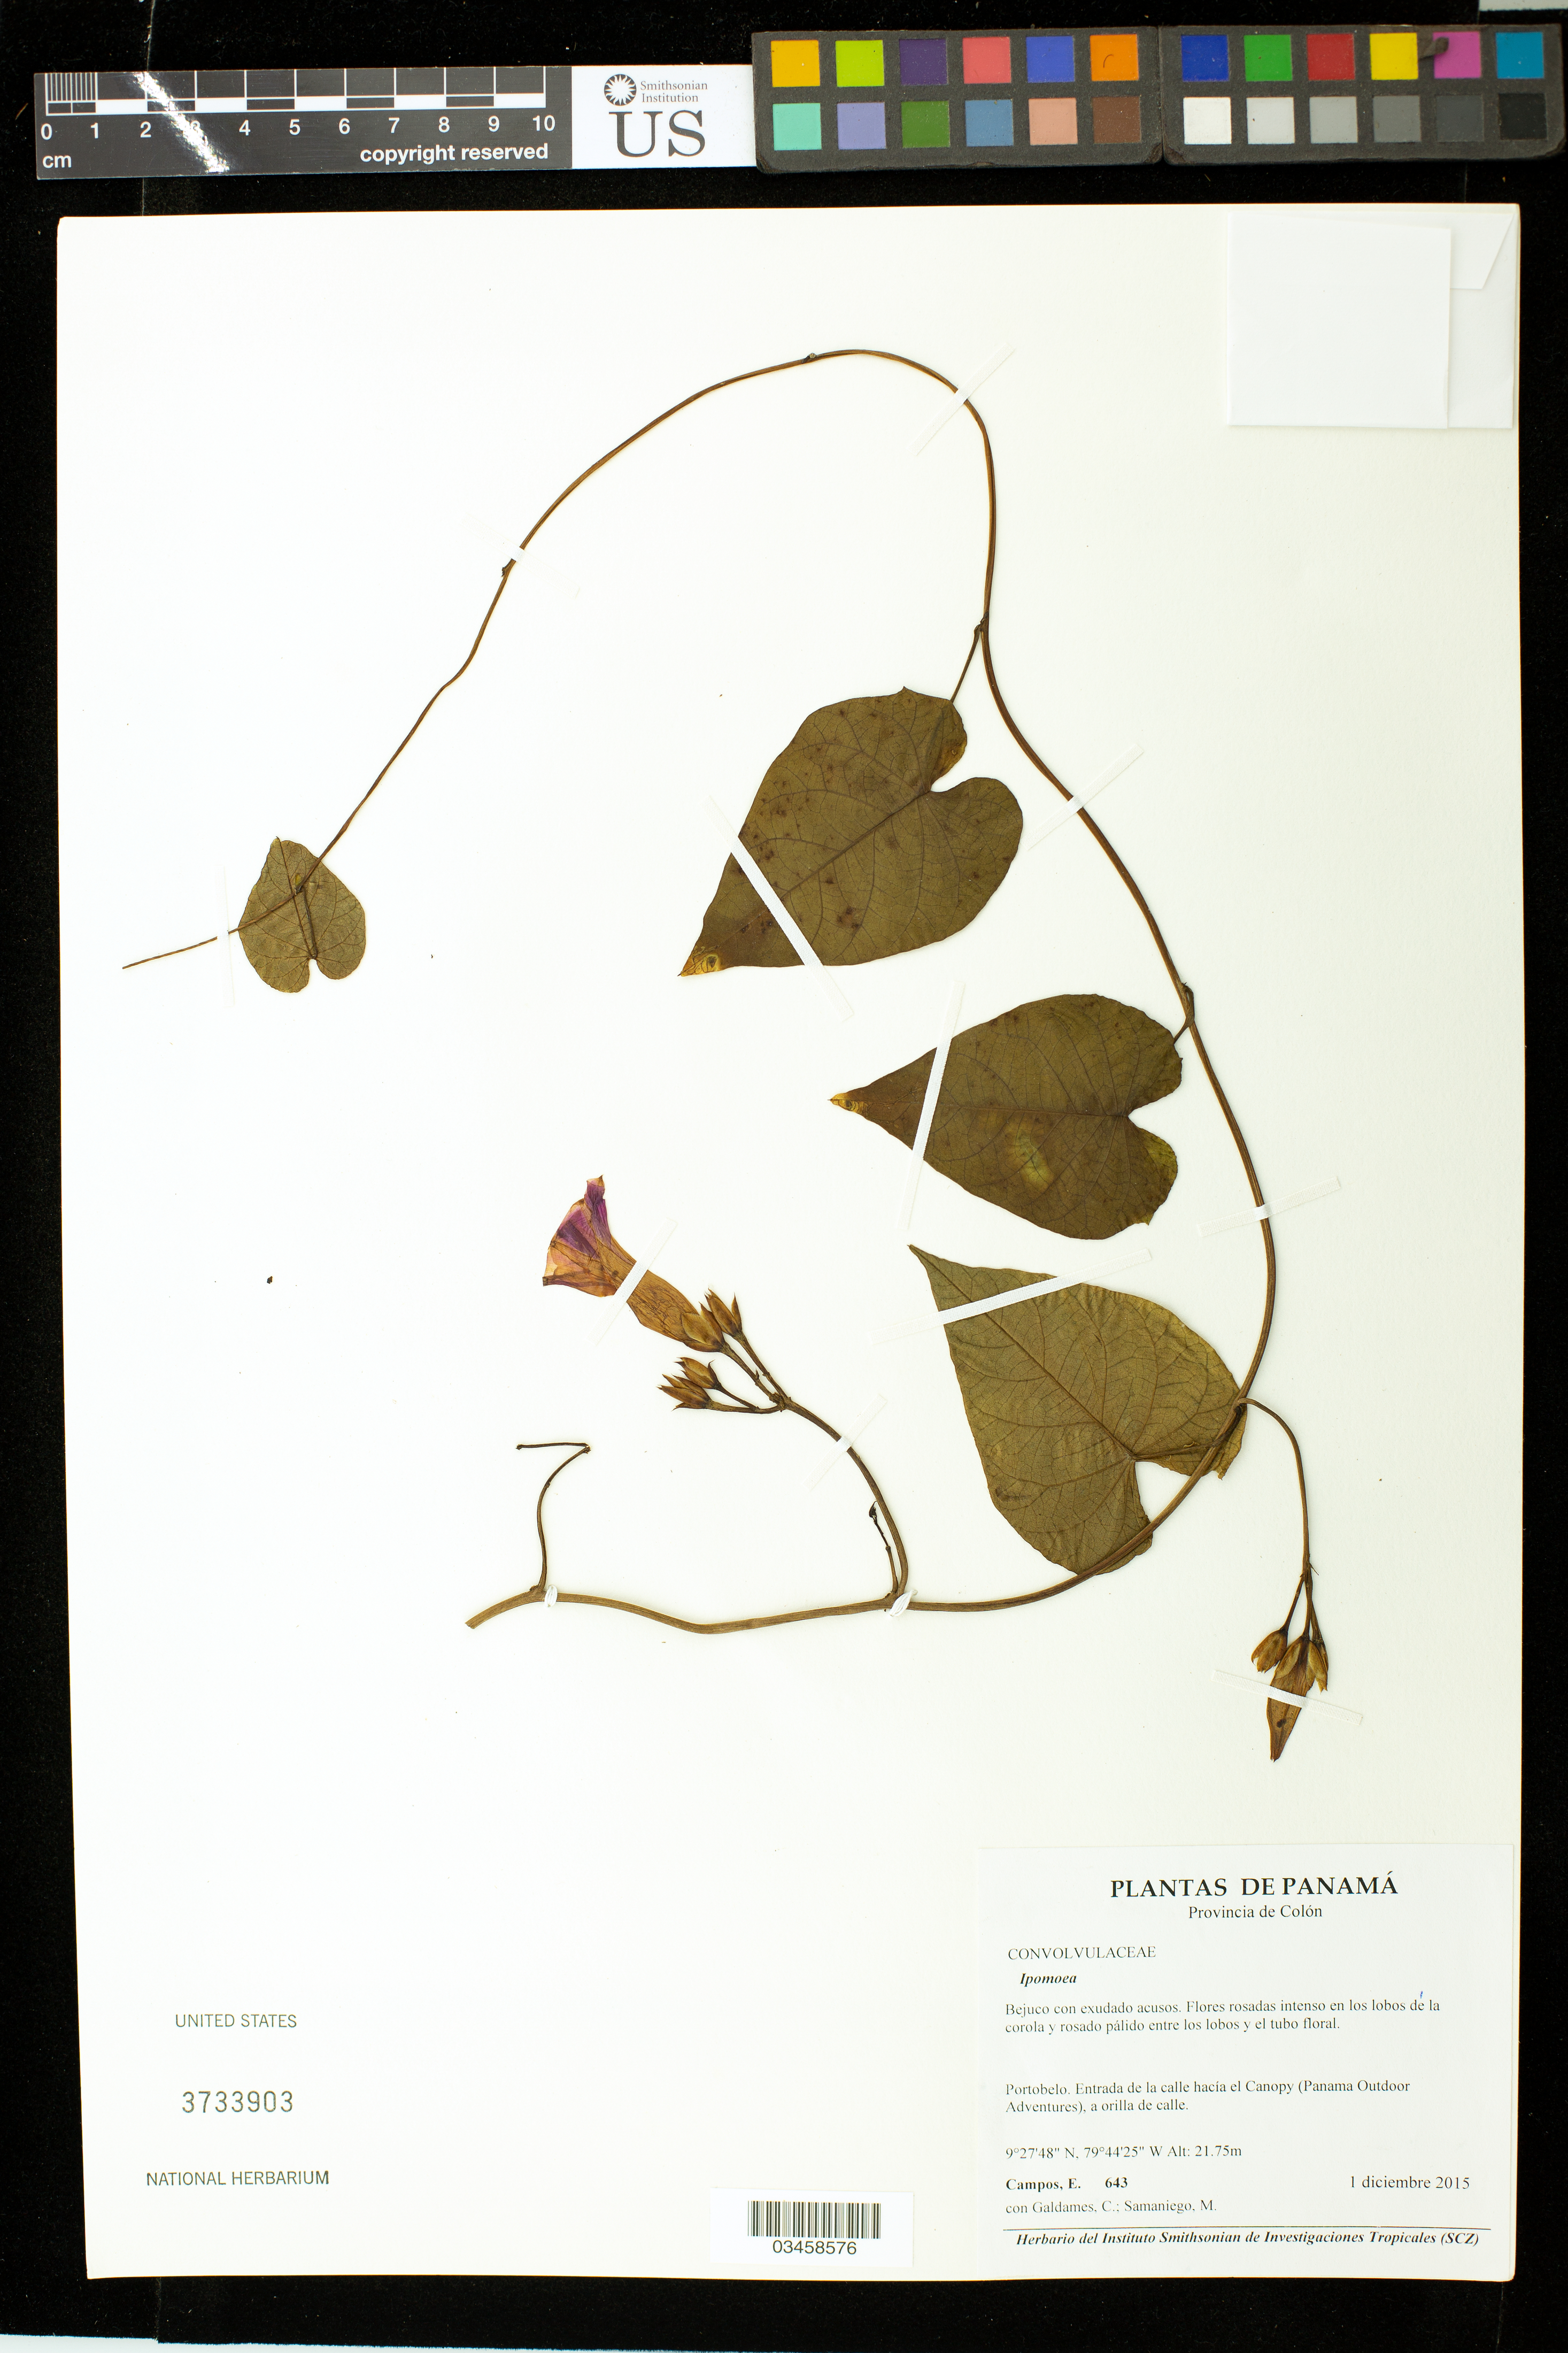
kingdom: Plantae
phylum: Tracheophyta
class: Magnoliopsida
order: Solanales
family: Convolvulaceae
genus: Ipomoea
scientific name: Ipomoea sp.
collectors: E. Campos, C. Galdames & M. Samaniego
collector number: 643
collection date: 2015-12-01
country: Panama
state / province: Colón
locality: Portobelo. Entrando por la calle hacía el Canopy (Panama Outdoor Adventures), a orilla de calle.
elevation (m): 21.75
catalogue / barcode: US 3733903